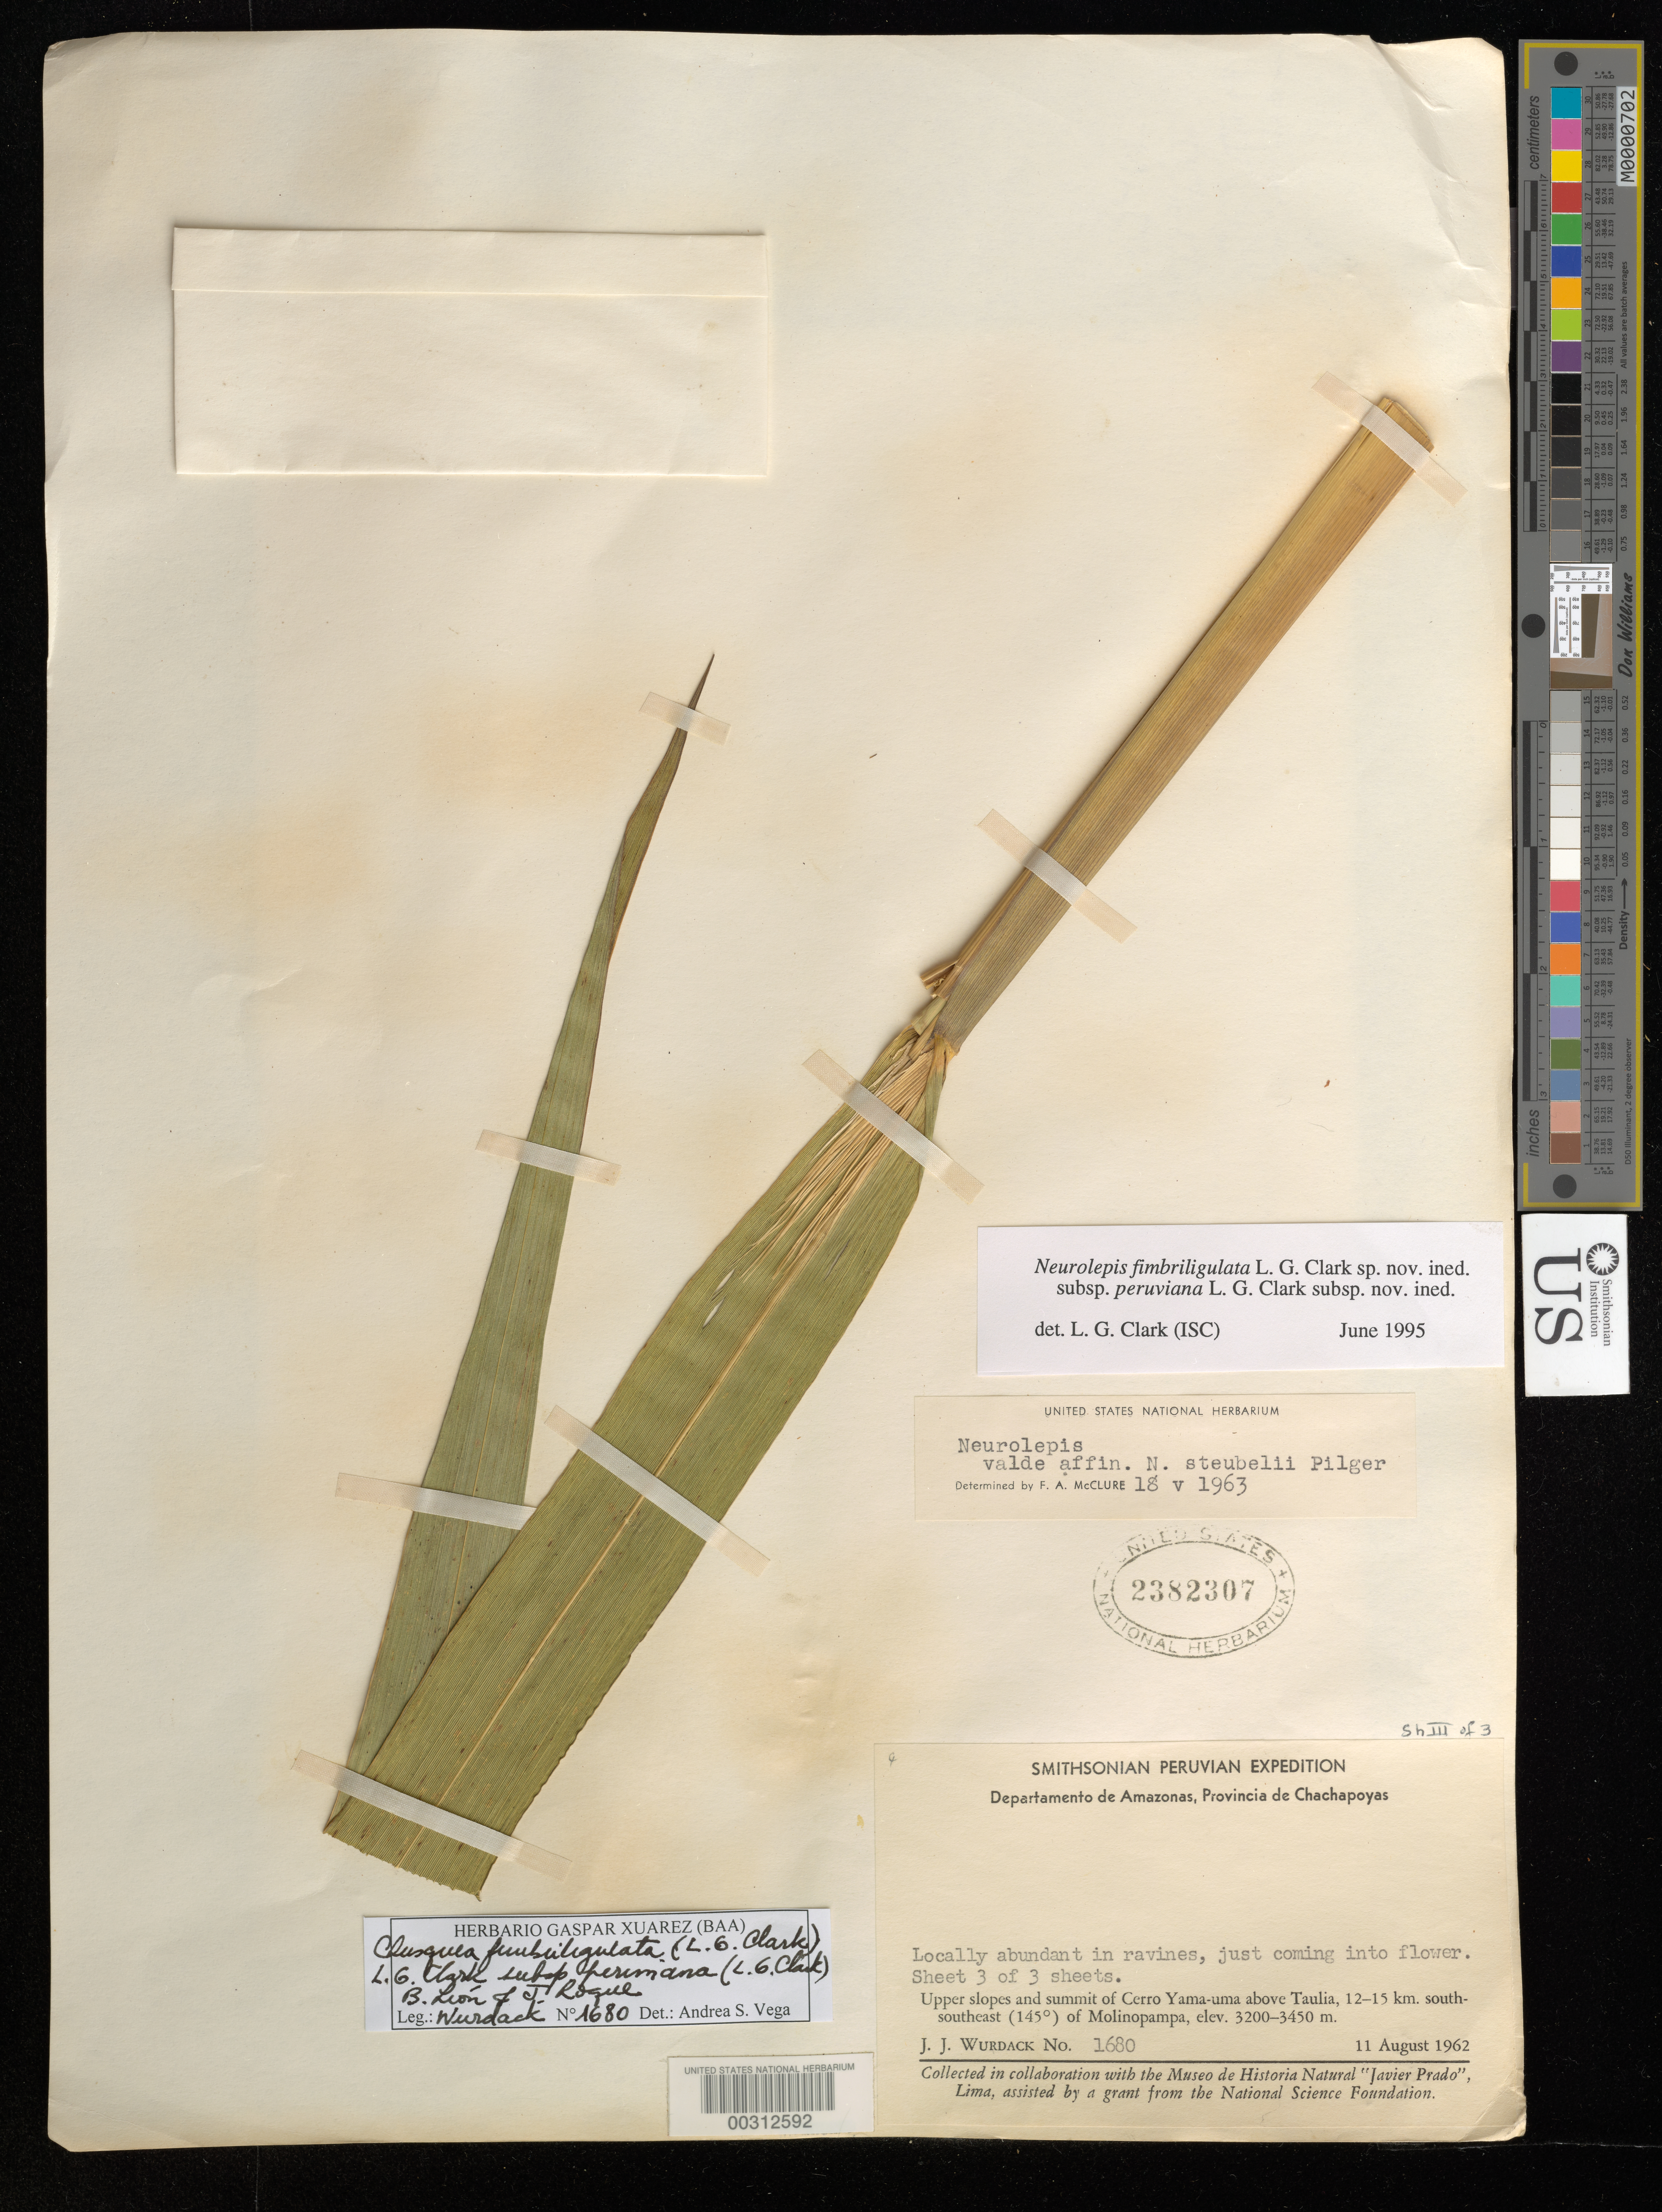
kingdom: Plantae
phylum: Tracheophyta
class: Liliopsida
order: Poales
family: Poaceae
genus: Chusquea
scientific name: Chusquea fimbriligulata subsp. peruviana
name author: (L.G. Clark) L.G. Clark ex B. León & J. Roque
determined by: Vega, A. S.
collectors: J. J. Wurdack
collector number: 1680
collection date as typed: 11 Aug 1962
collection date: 1962-08-11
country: Peru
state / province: Amazonas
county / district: Chachapoyas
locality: Cerro Yama-Uma, Taulia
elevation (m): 3200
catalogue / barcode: US 2382307